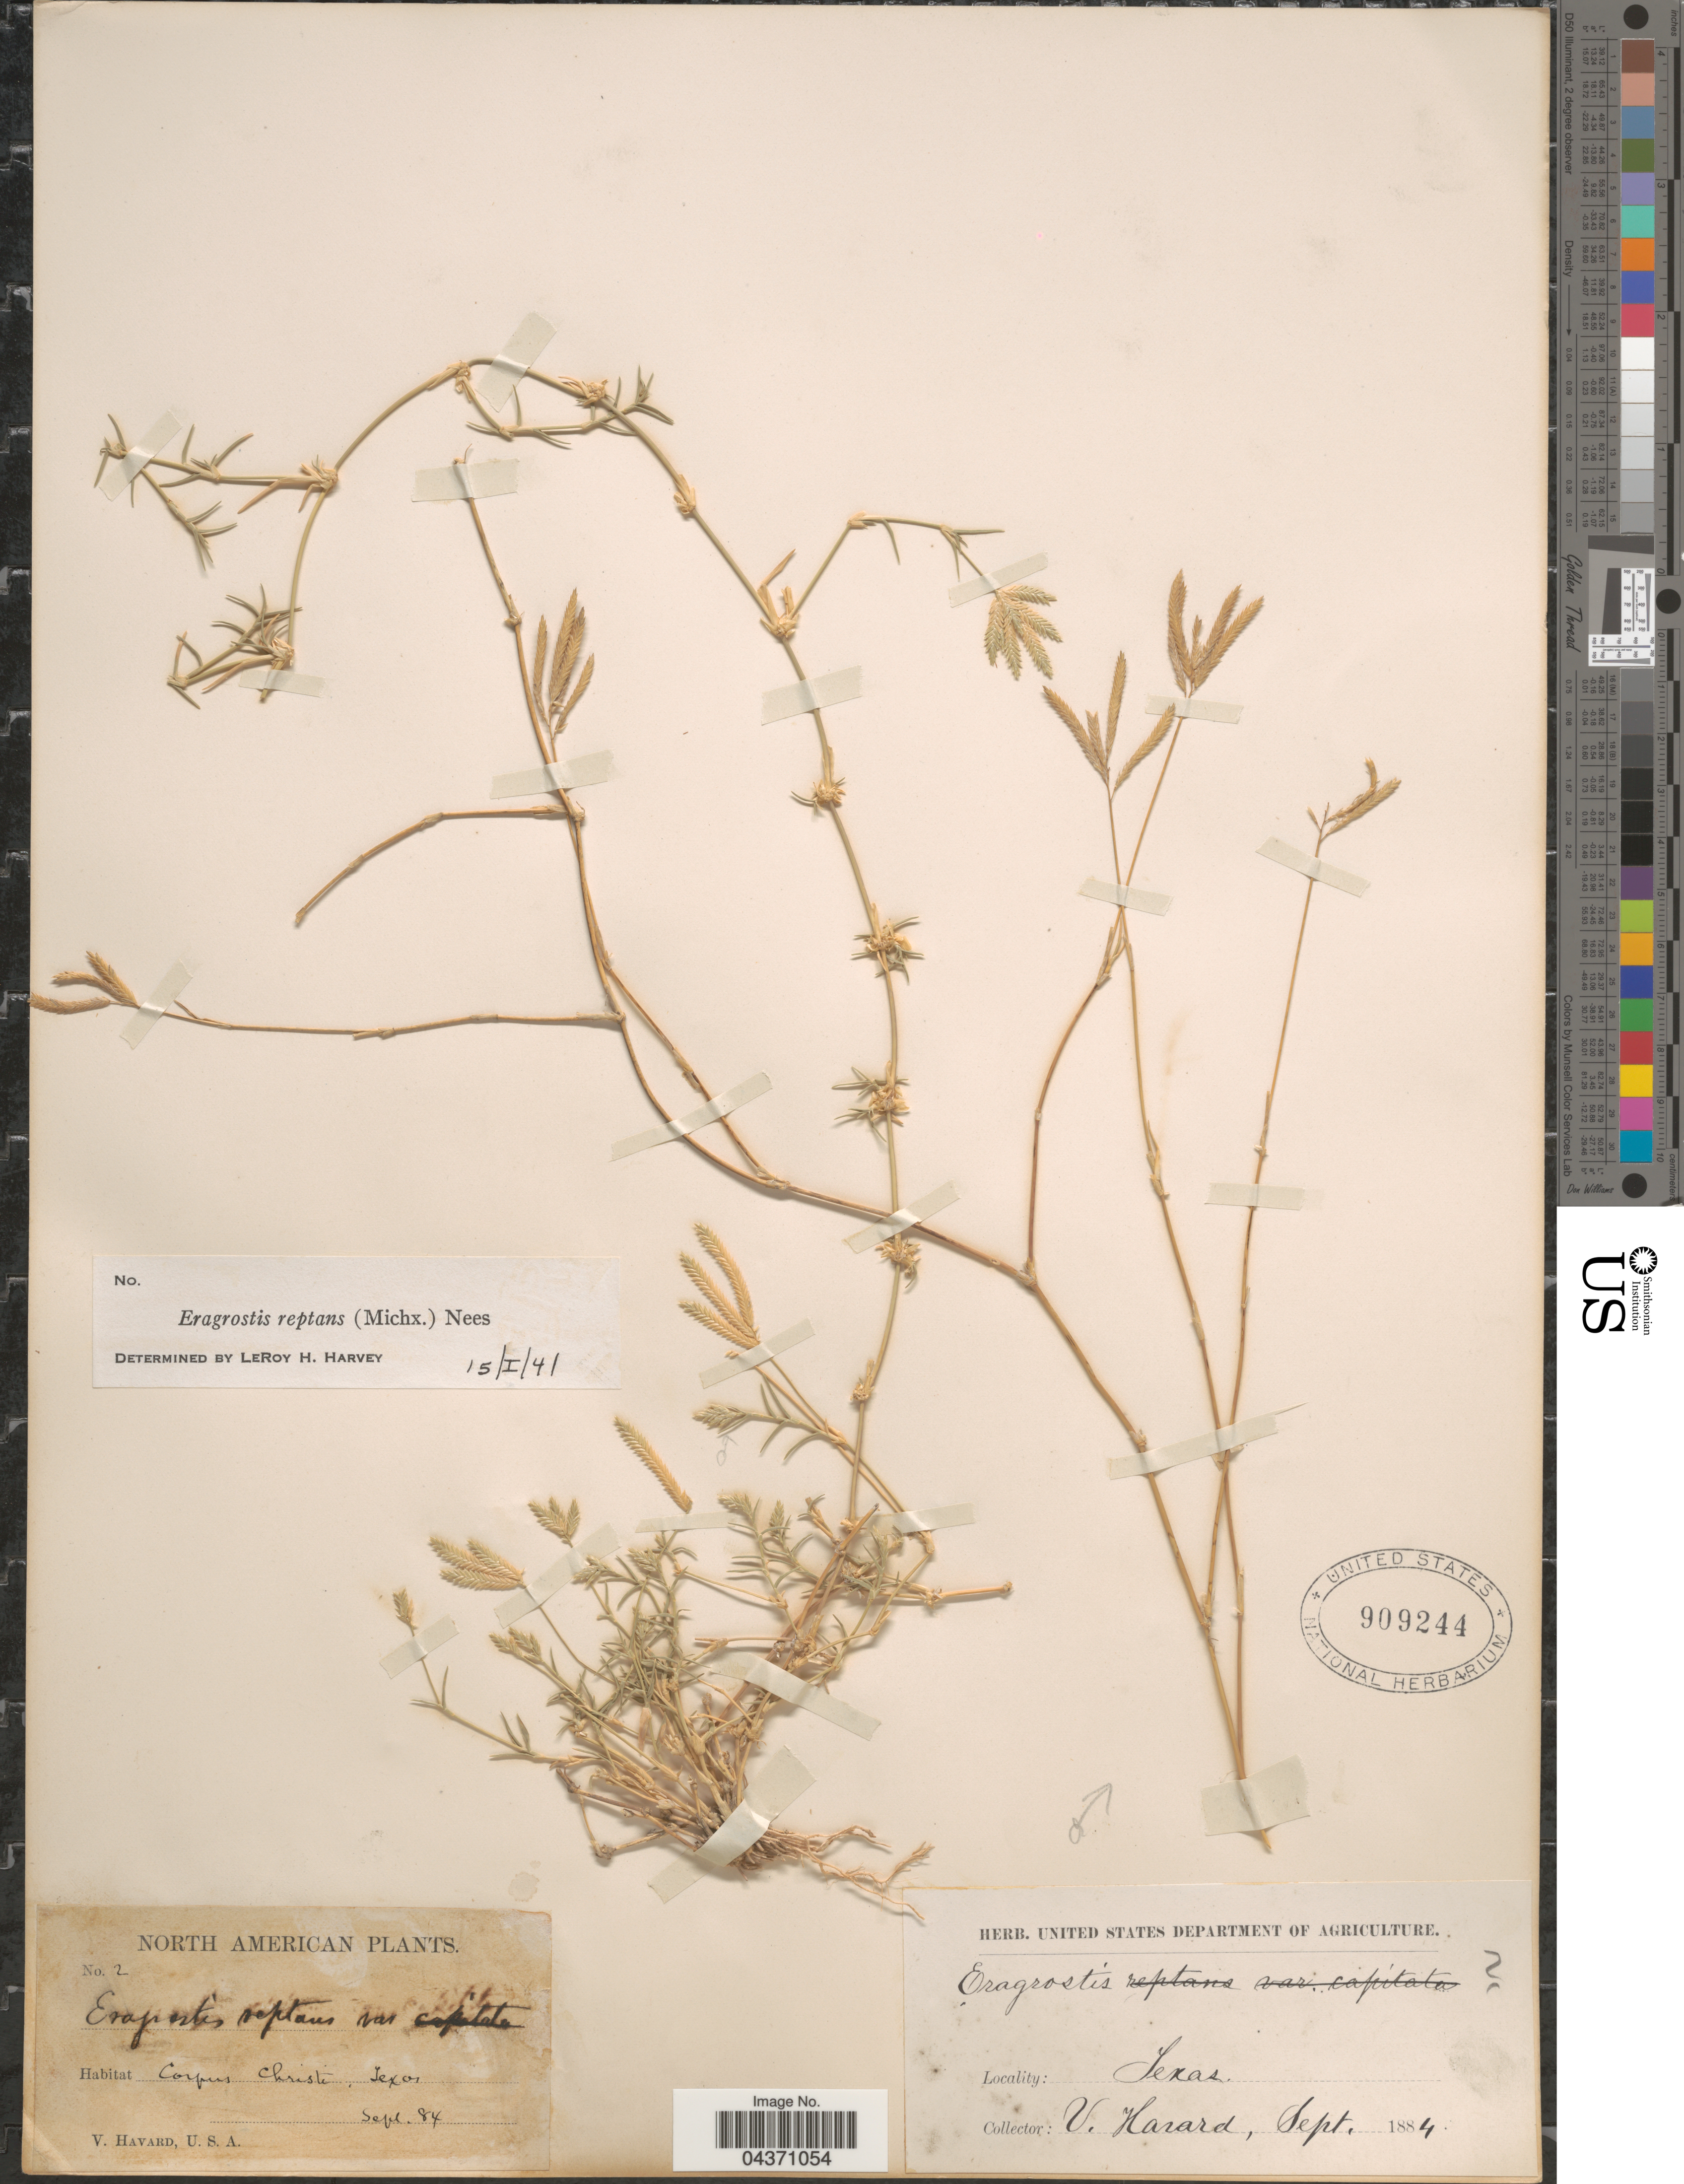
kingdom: Plantae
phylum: Tracheophyta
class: Liliopsida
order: Poales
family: Poaceae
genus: Eragrostis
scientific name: Eragrostis reptans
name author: (Michx.) Nees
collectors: V. Havard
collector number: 2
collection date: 1884-09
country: United States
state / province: Texas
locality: Corpus Christi.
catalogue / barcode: US 909244